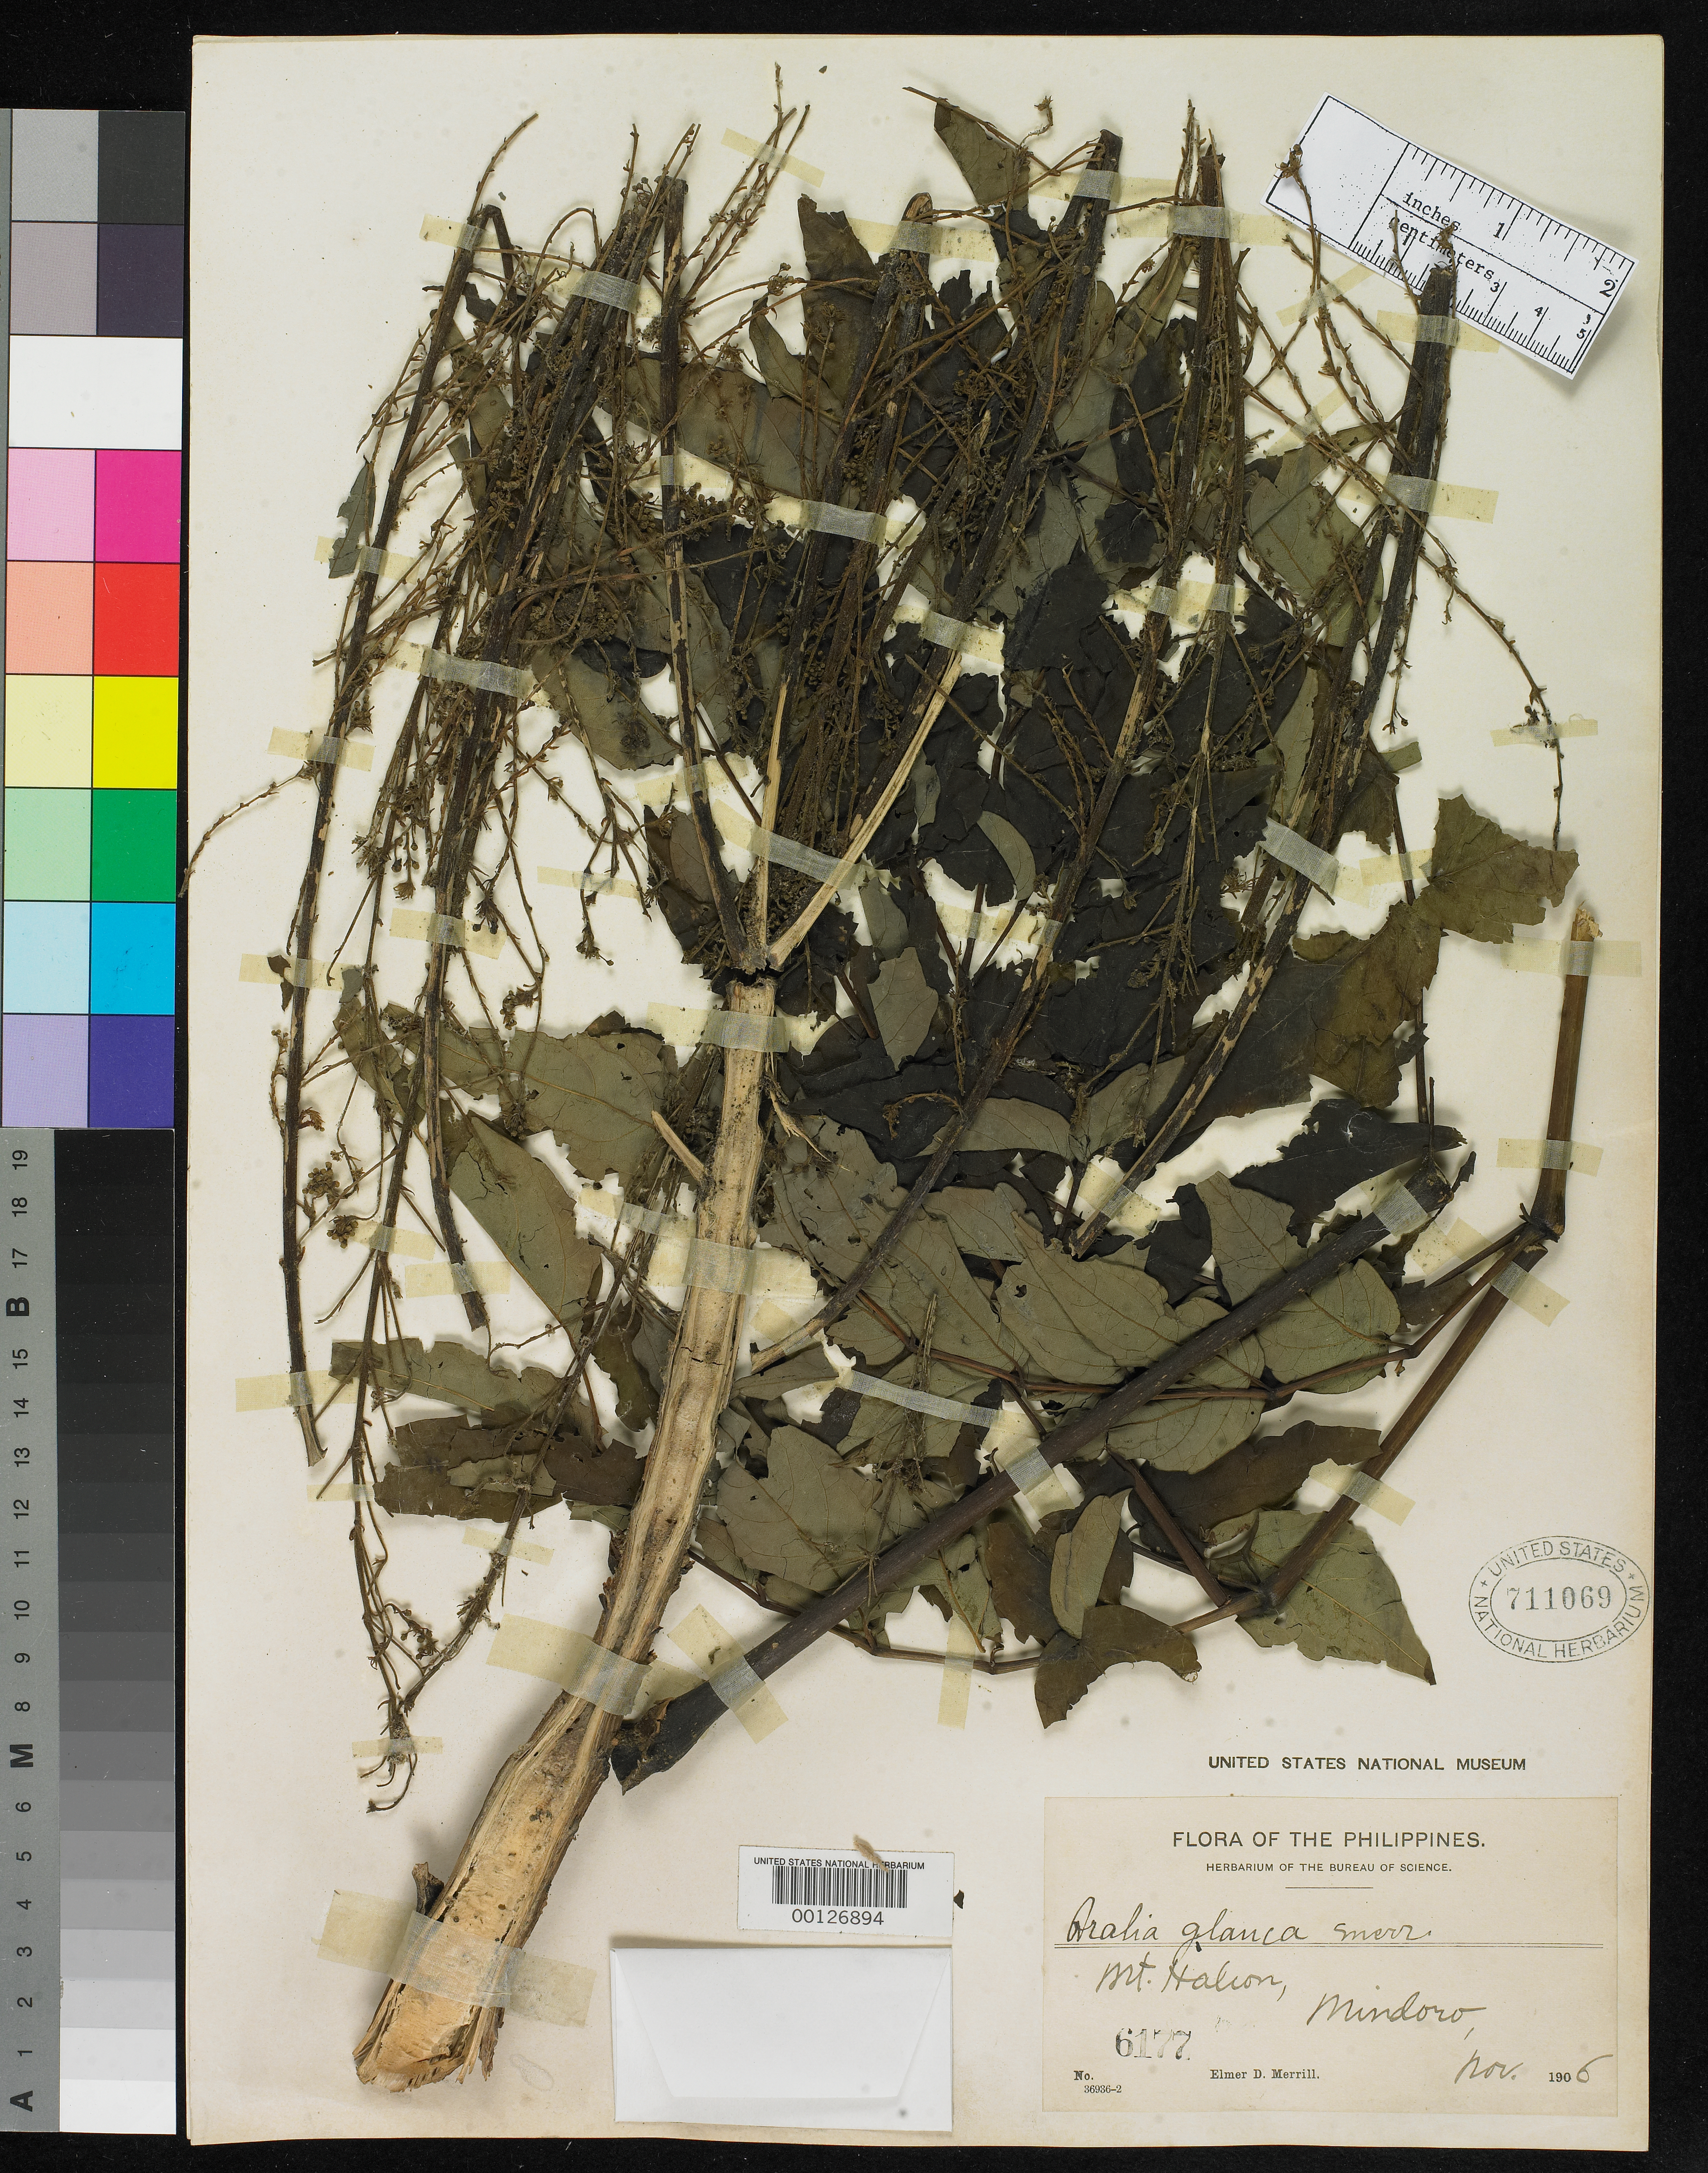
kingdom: Plantae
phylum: Tracheophyta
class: Magnoliopsida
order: Apiales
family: Araliaceae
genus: Aralia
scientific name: Aralia glauca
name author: Merr.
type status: Isotype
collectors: E. D. Merrill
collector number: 6177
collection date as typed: Nov 1906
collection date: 1906-11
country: Philippines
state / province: Mimaropa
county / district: Mindoro Oriental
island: Mindoro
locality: Mt. Halcon, Mindoro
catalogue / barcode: US 711069